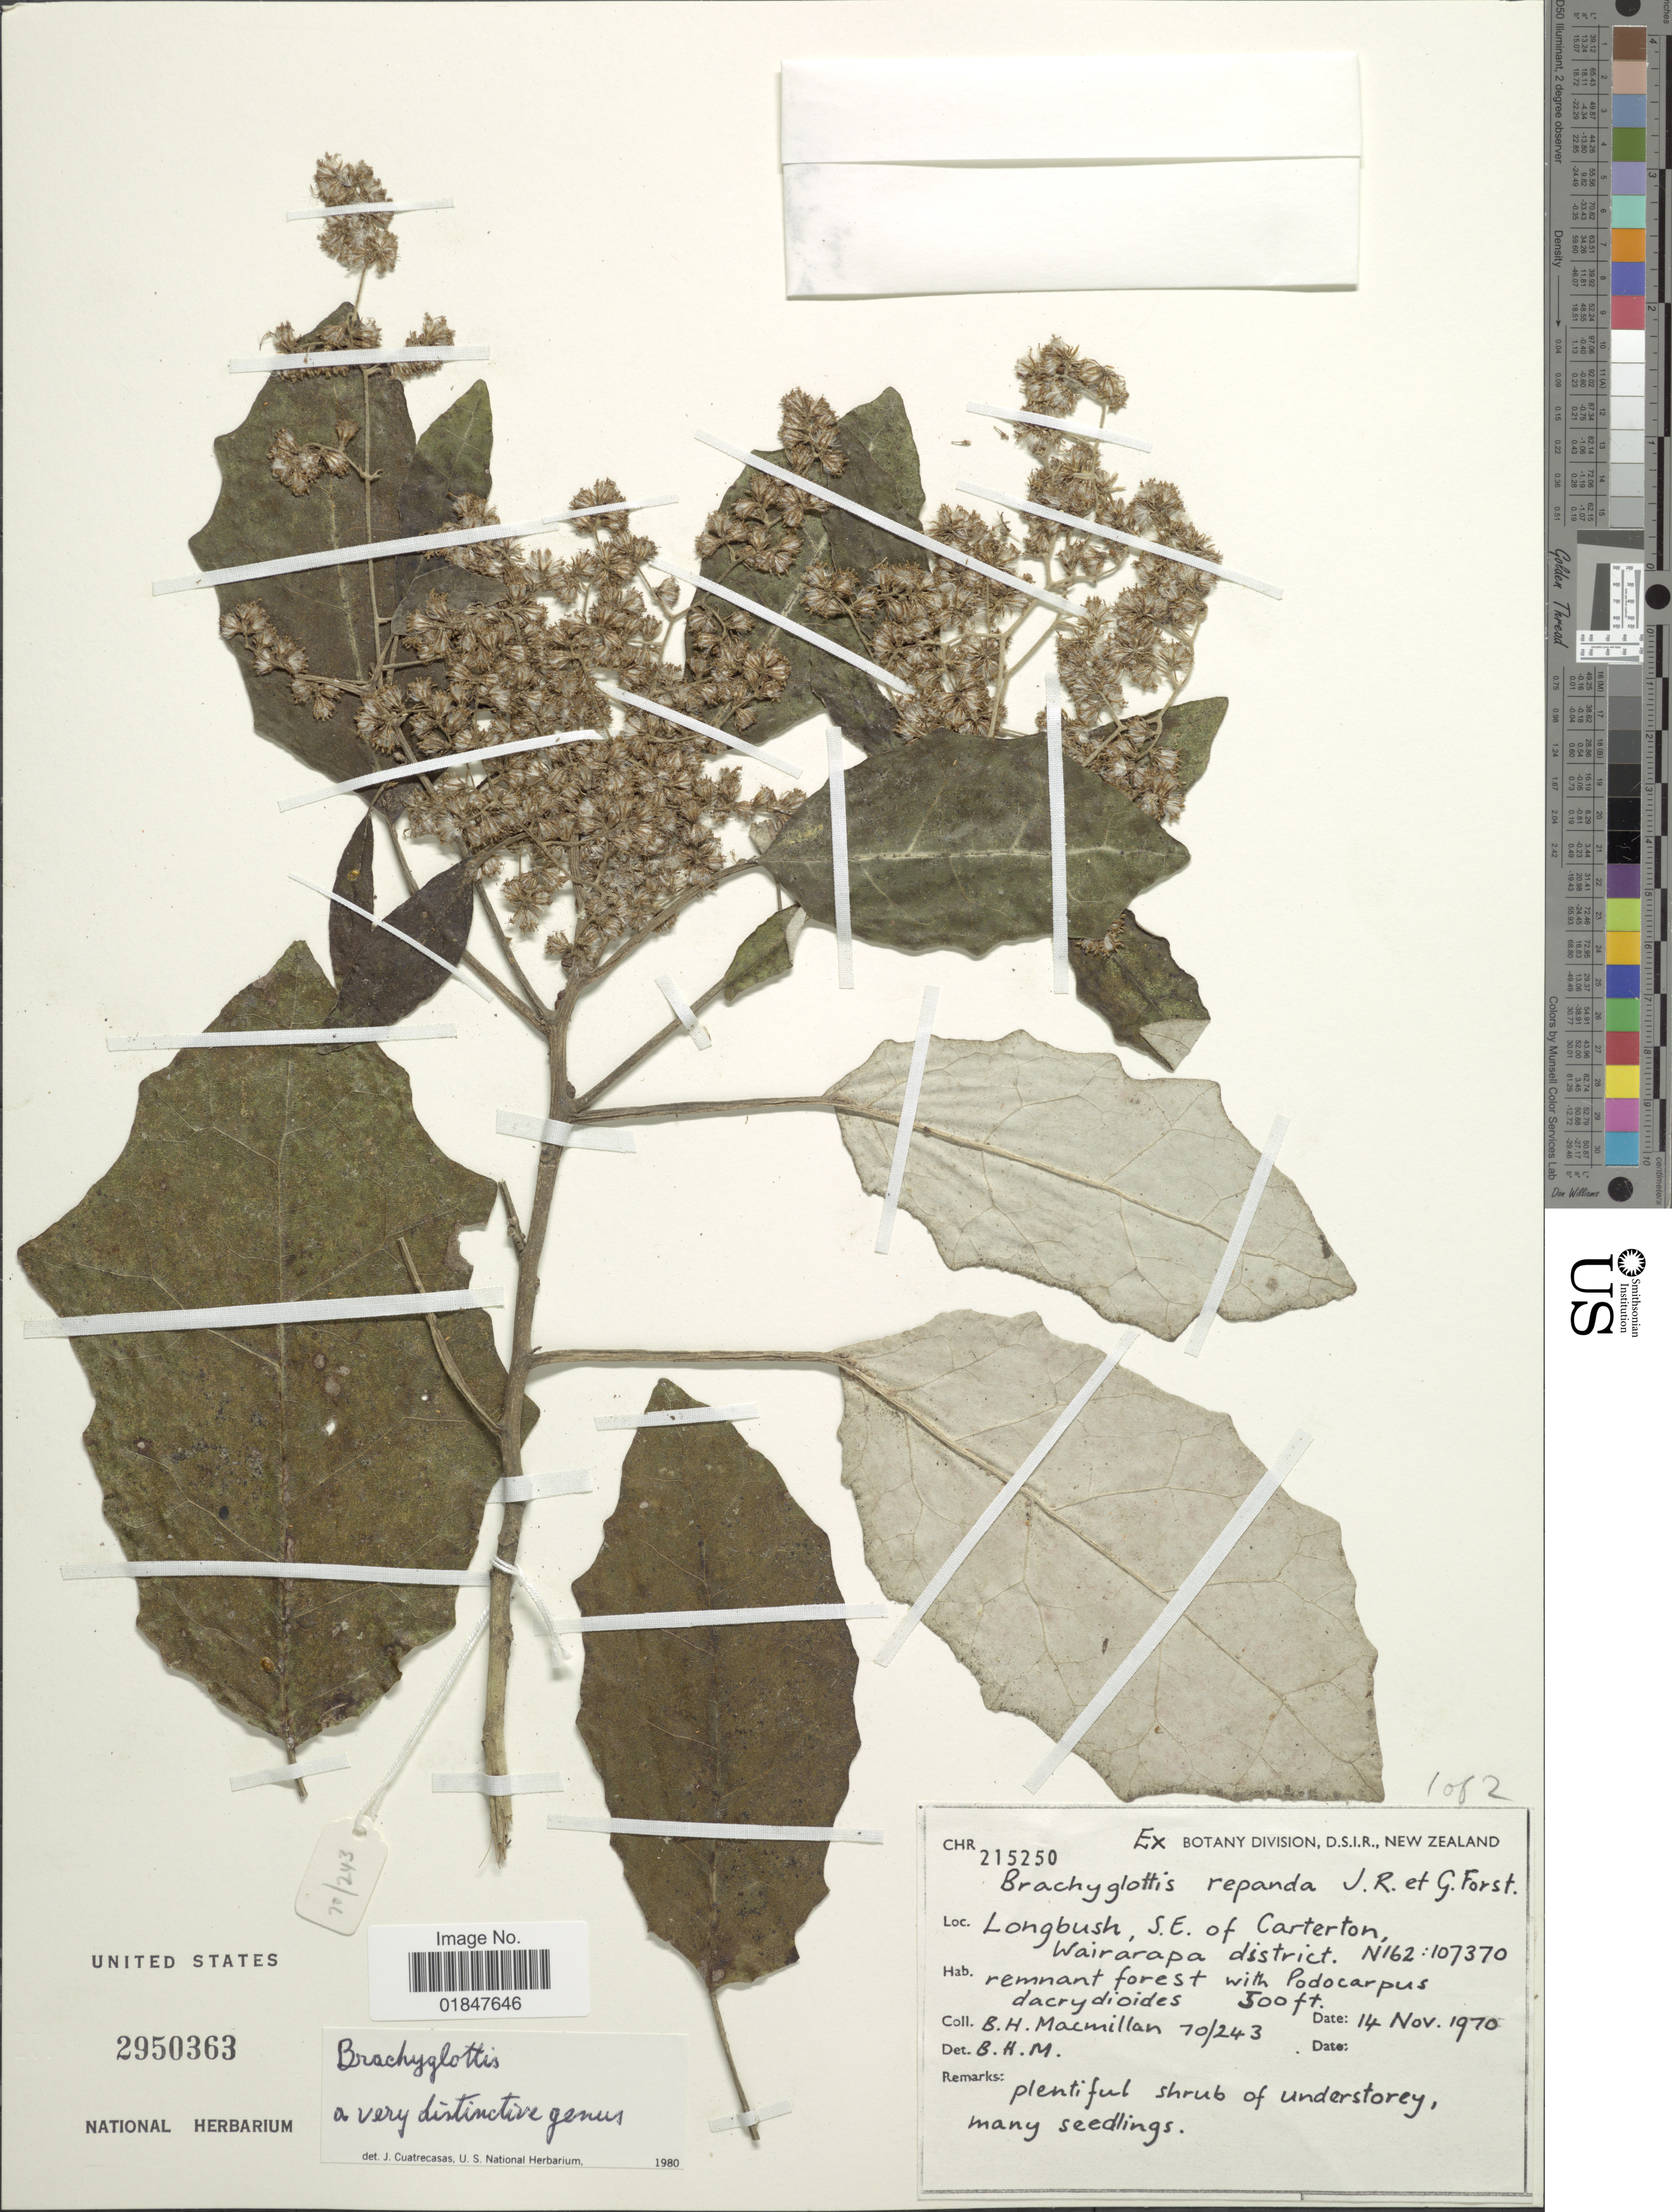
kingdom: Plantae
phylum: Tracheophyta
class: Magnoliopsida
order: Asterales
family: Asteraceae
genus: Brachyglottis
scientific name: Brachyglottis repanda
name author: J.R. Forst. & G. Forst.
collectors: B. Macmillan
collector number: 70/243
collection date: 1970-11-14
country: New Zealand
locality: Longbush, S.E. of Carterton, Wairarapa District. N162:107370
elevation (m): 152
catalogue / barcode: US 2950363